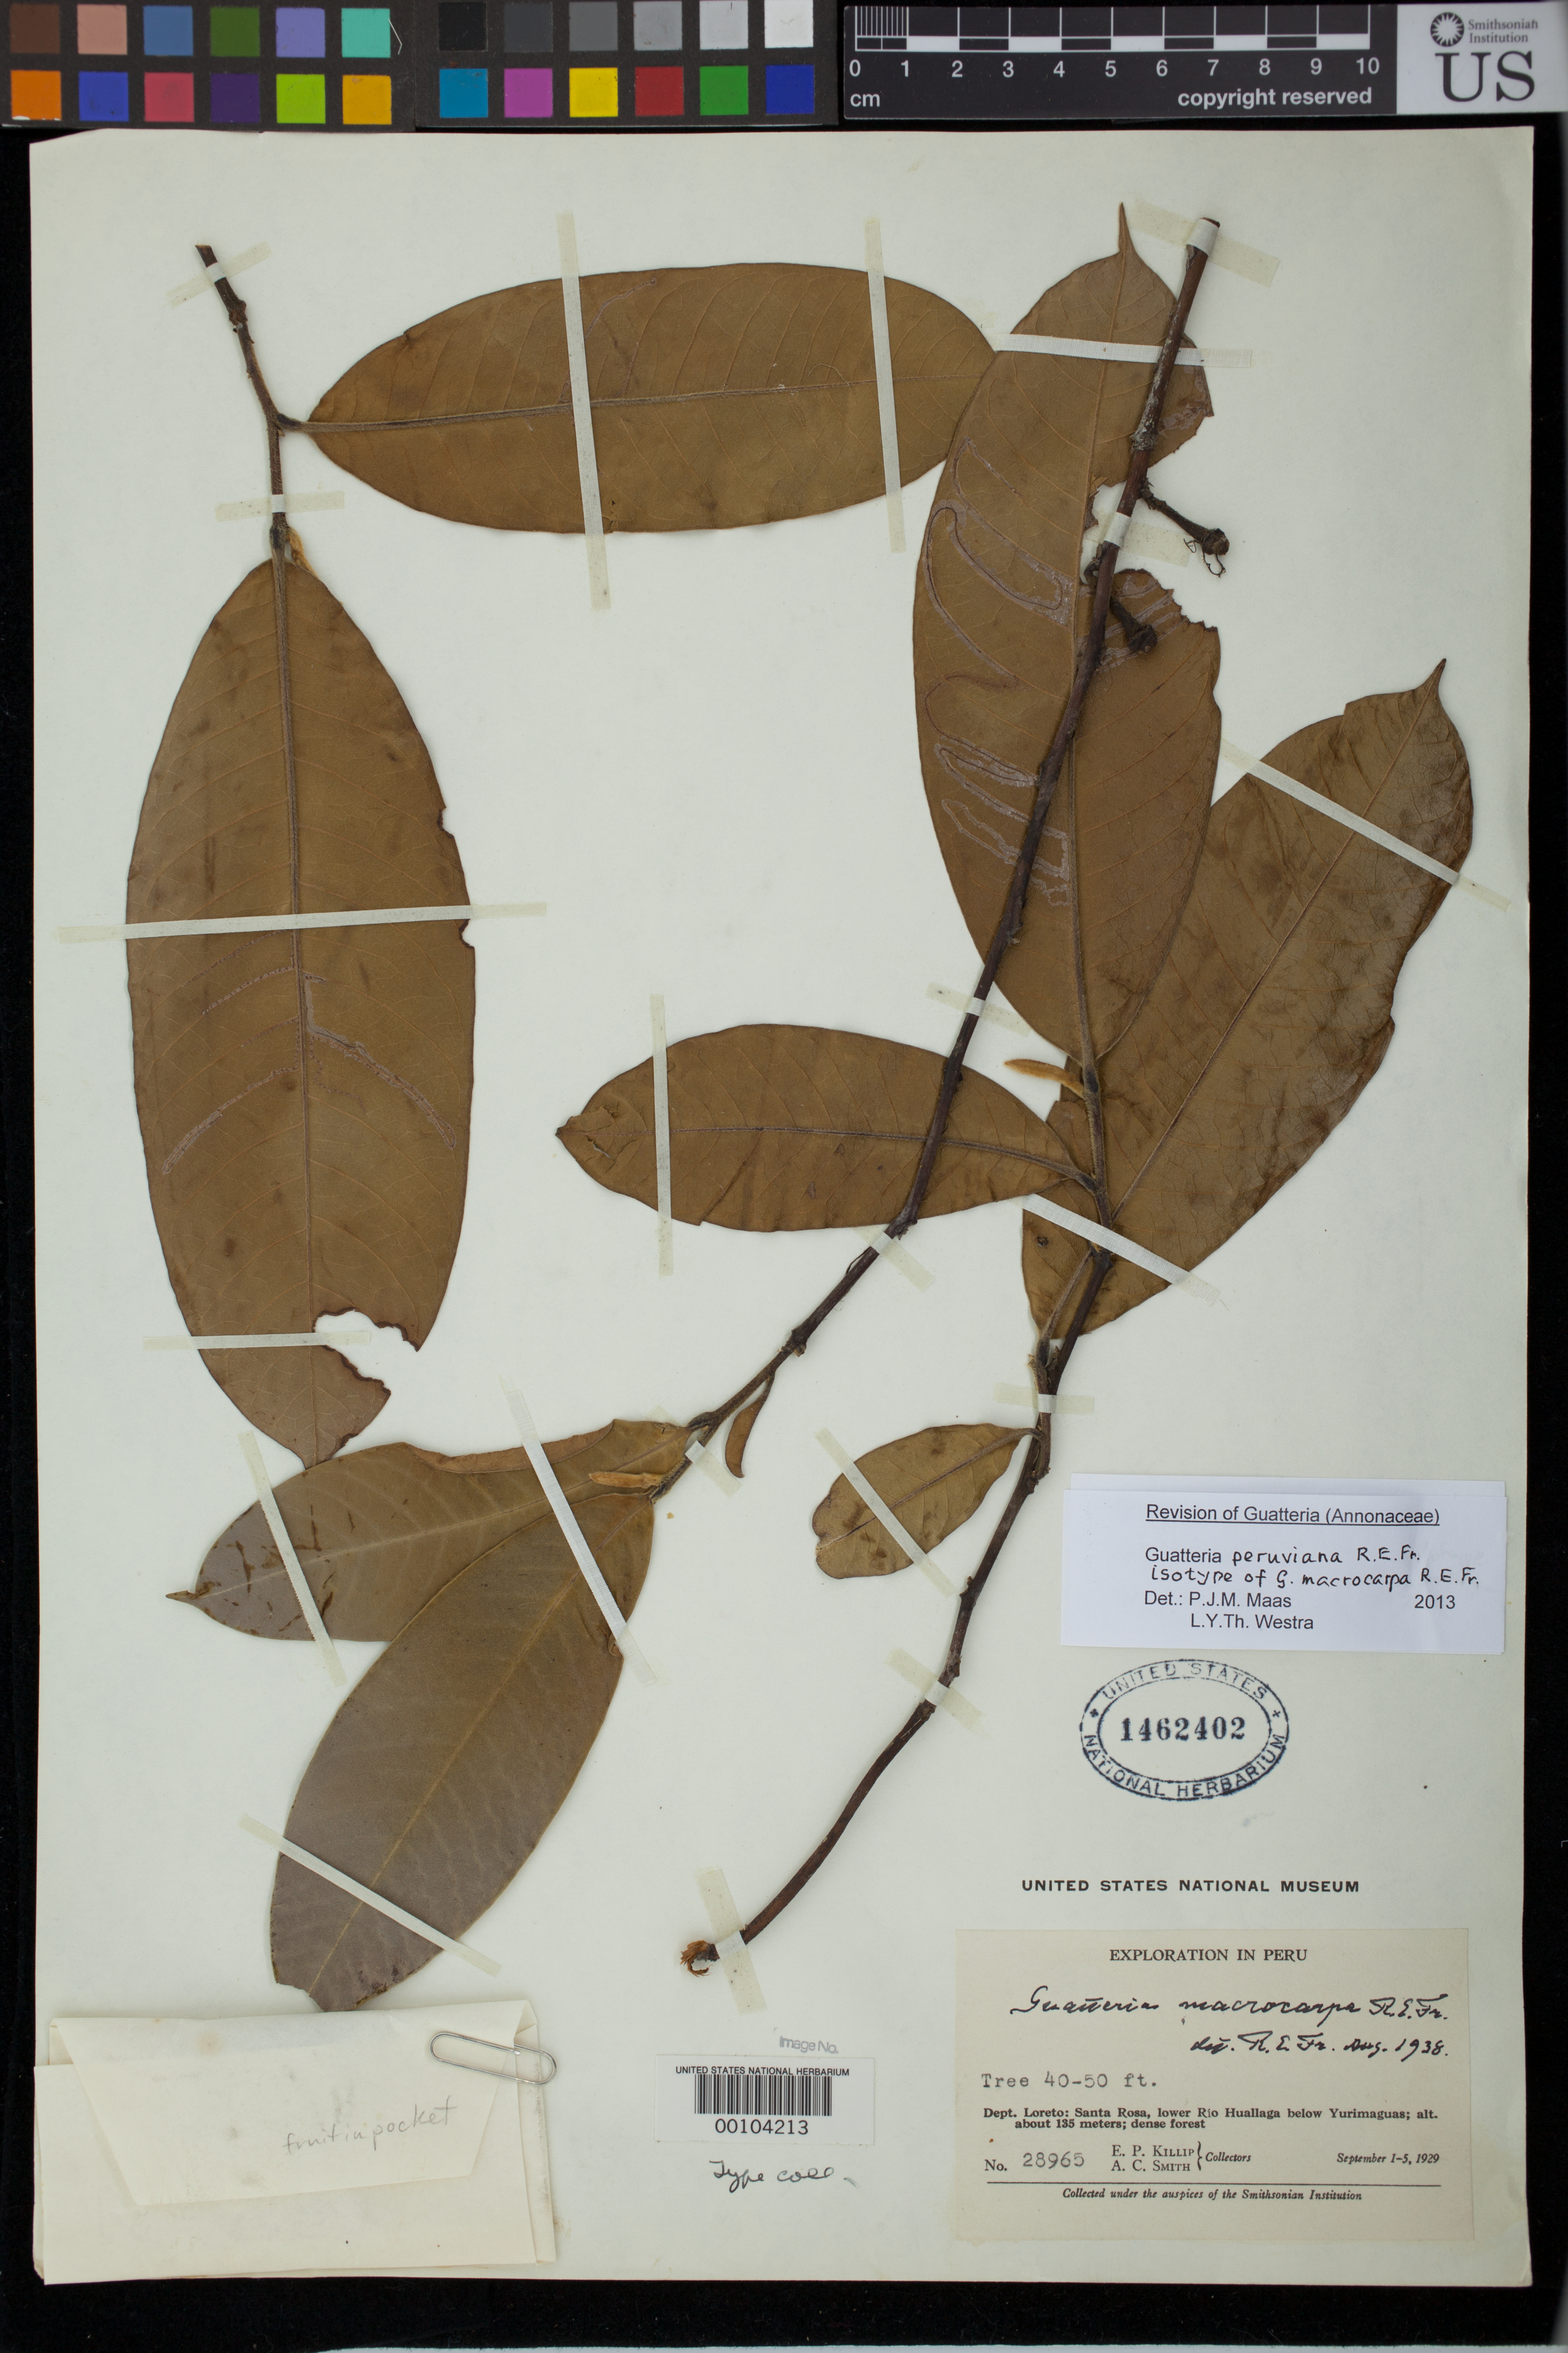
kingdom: Plantae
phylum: Tracheophyta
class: Magnoliopsida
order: Magnoliales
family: Annonaceae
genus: Guatteria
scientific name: Guatteria macrocarpa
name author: R.E. Fr.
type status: Isotype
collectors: E. P. Killip & A. C. Smith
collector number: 28965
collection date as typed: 01 Sep 1929 to 05 Sep 1929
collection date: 1929-09-01/1929-09-05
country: Peru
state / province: Loreto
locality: Santa Rosa, lower Rio Huallaga, below Yurimaguas.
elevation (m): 135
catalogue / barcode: US 1462402